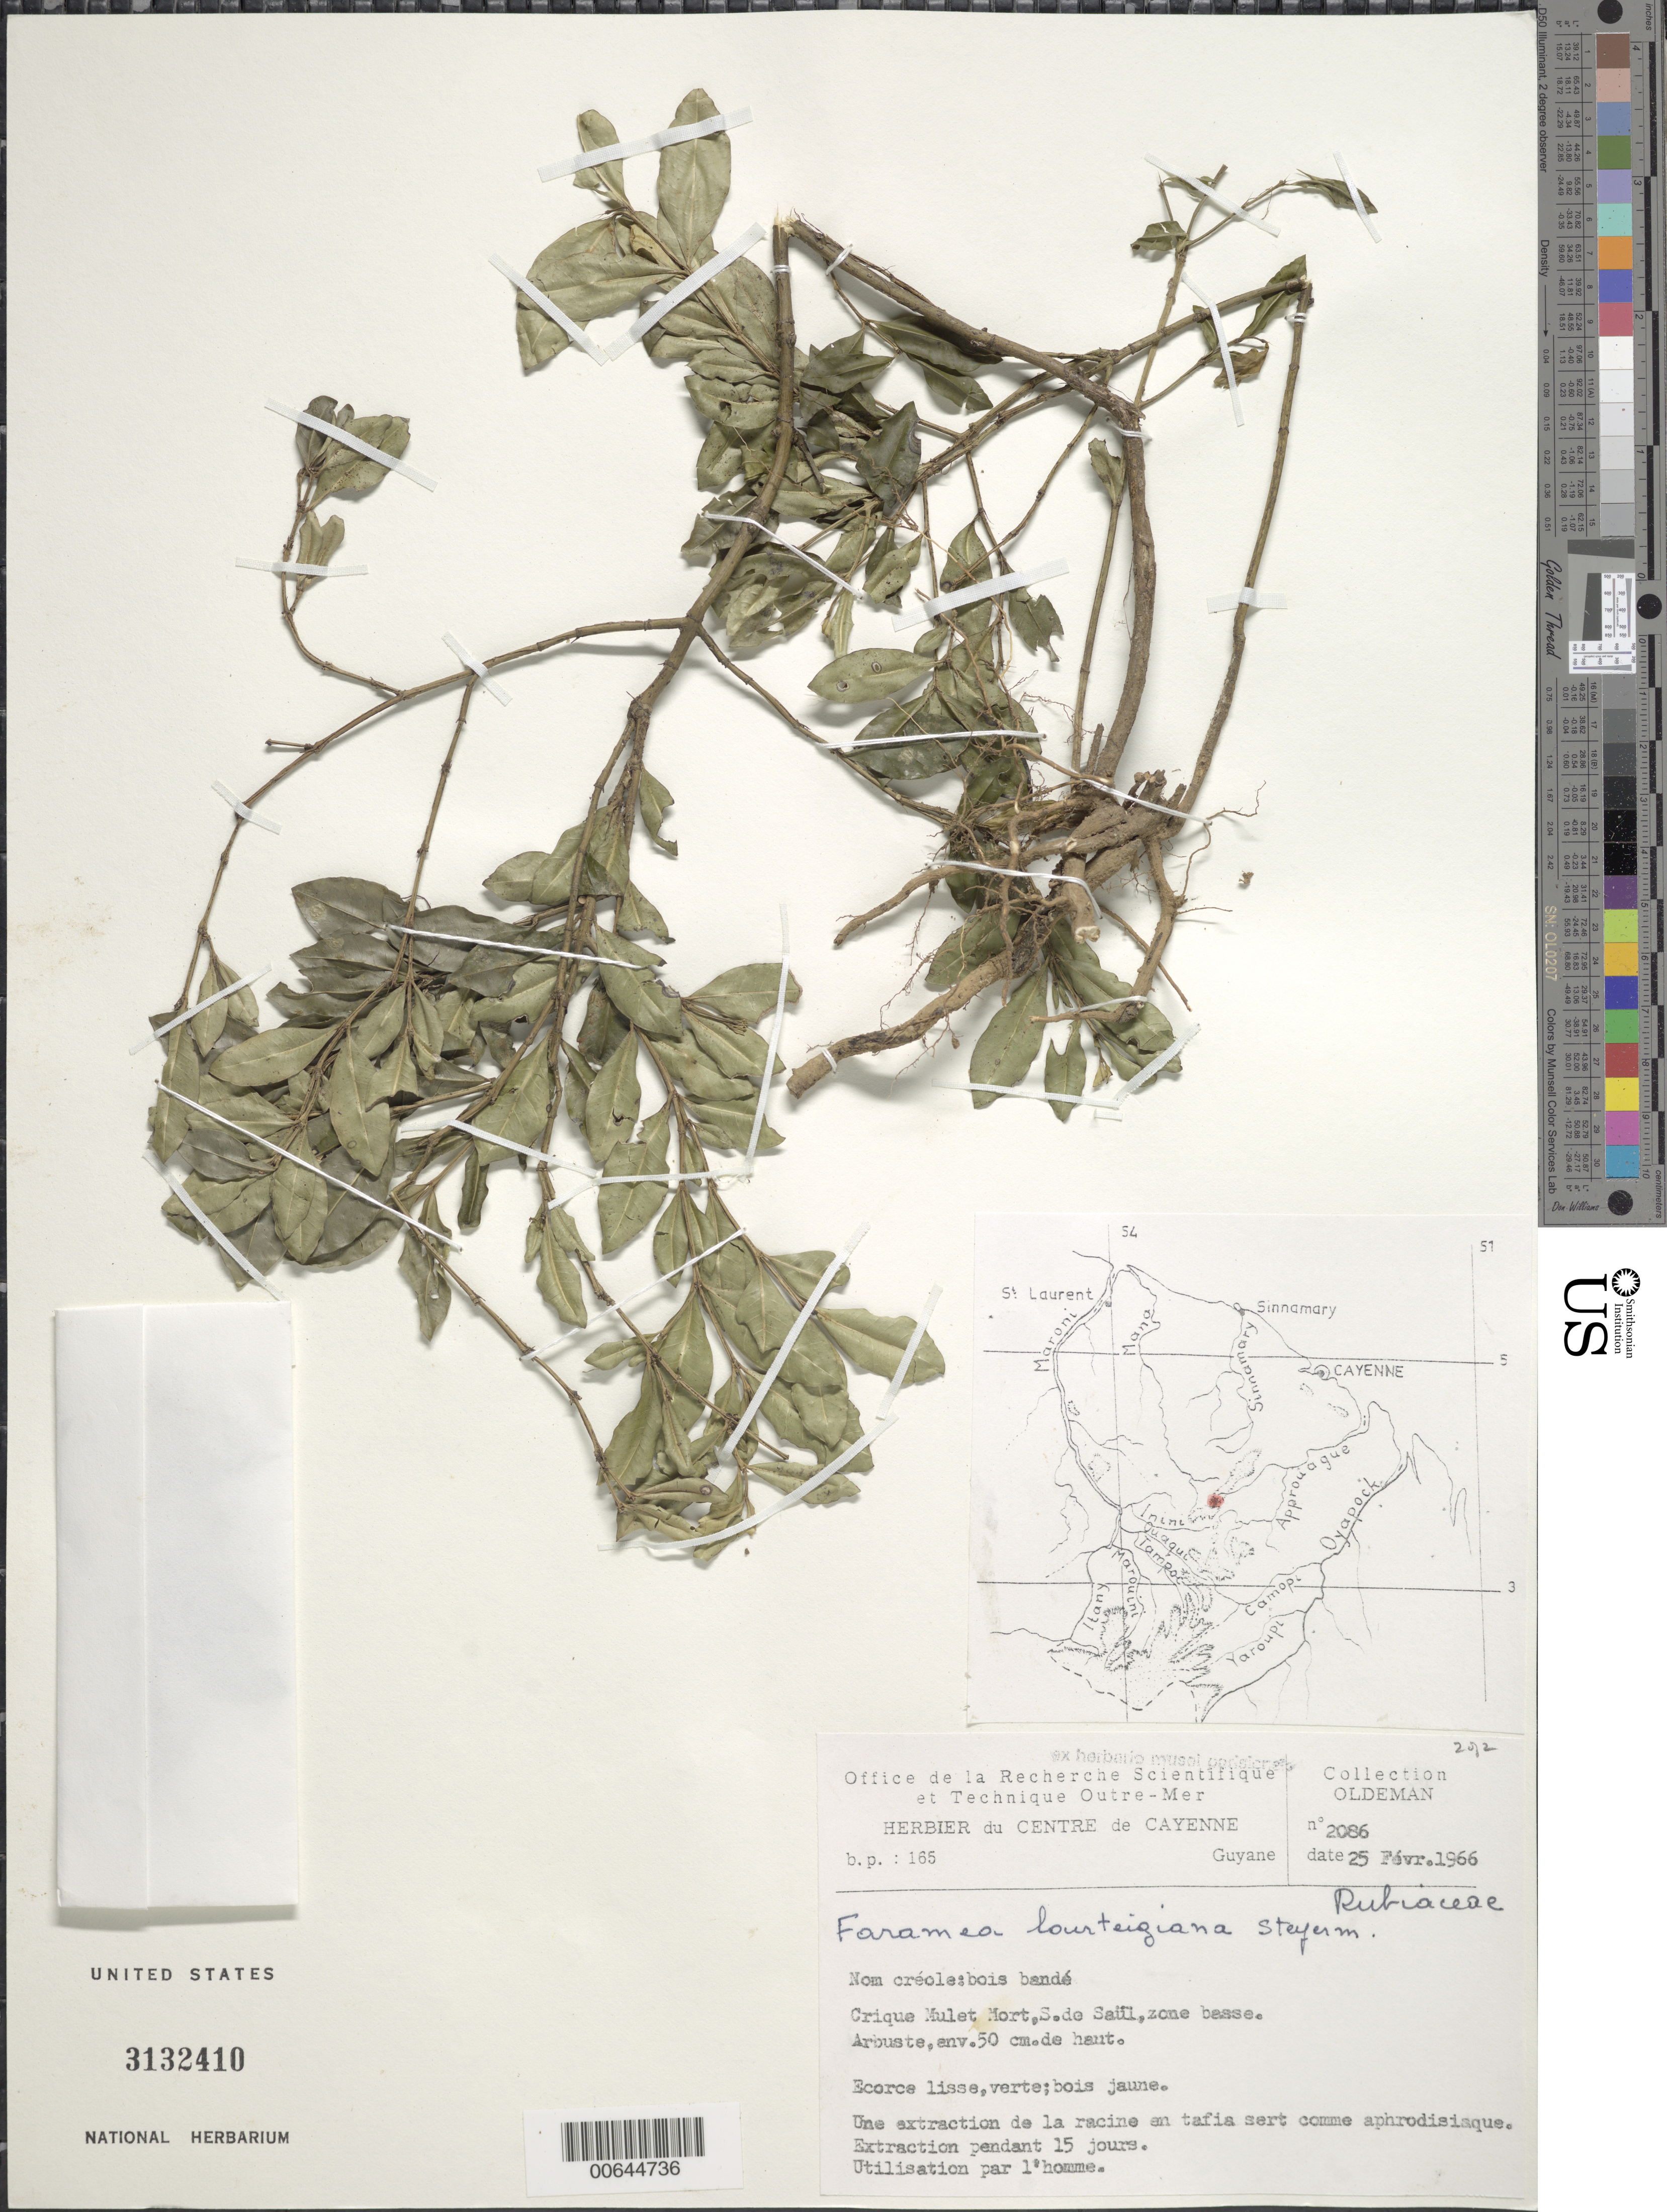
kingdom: Plantae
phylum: Tracheophyta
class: Magnoliopsida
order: Gentianales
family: Rubiaceae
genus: Faramea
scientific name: Faramea lourteigiana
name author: Steyerm.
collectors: -- Oldeman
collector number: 2086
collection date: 1966-02-25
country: French Guiana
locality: Crique Mulet Mort, S. de Saul, zone basse.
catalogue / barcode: US 3132410